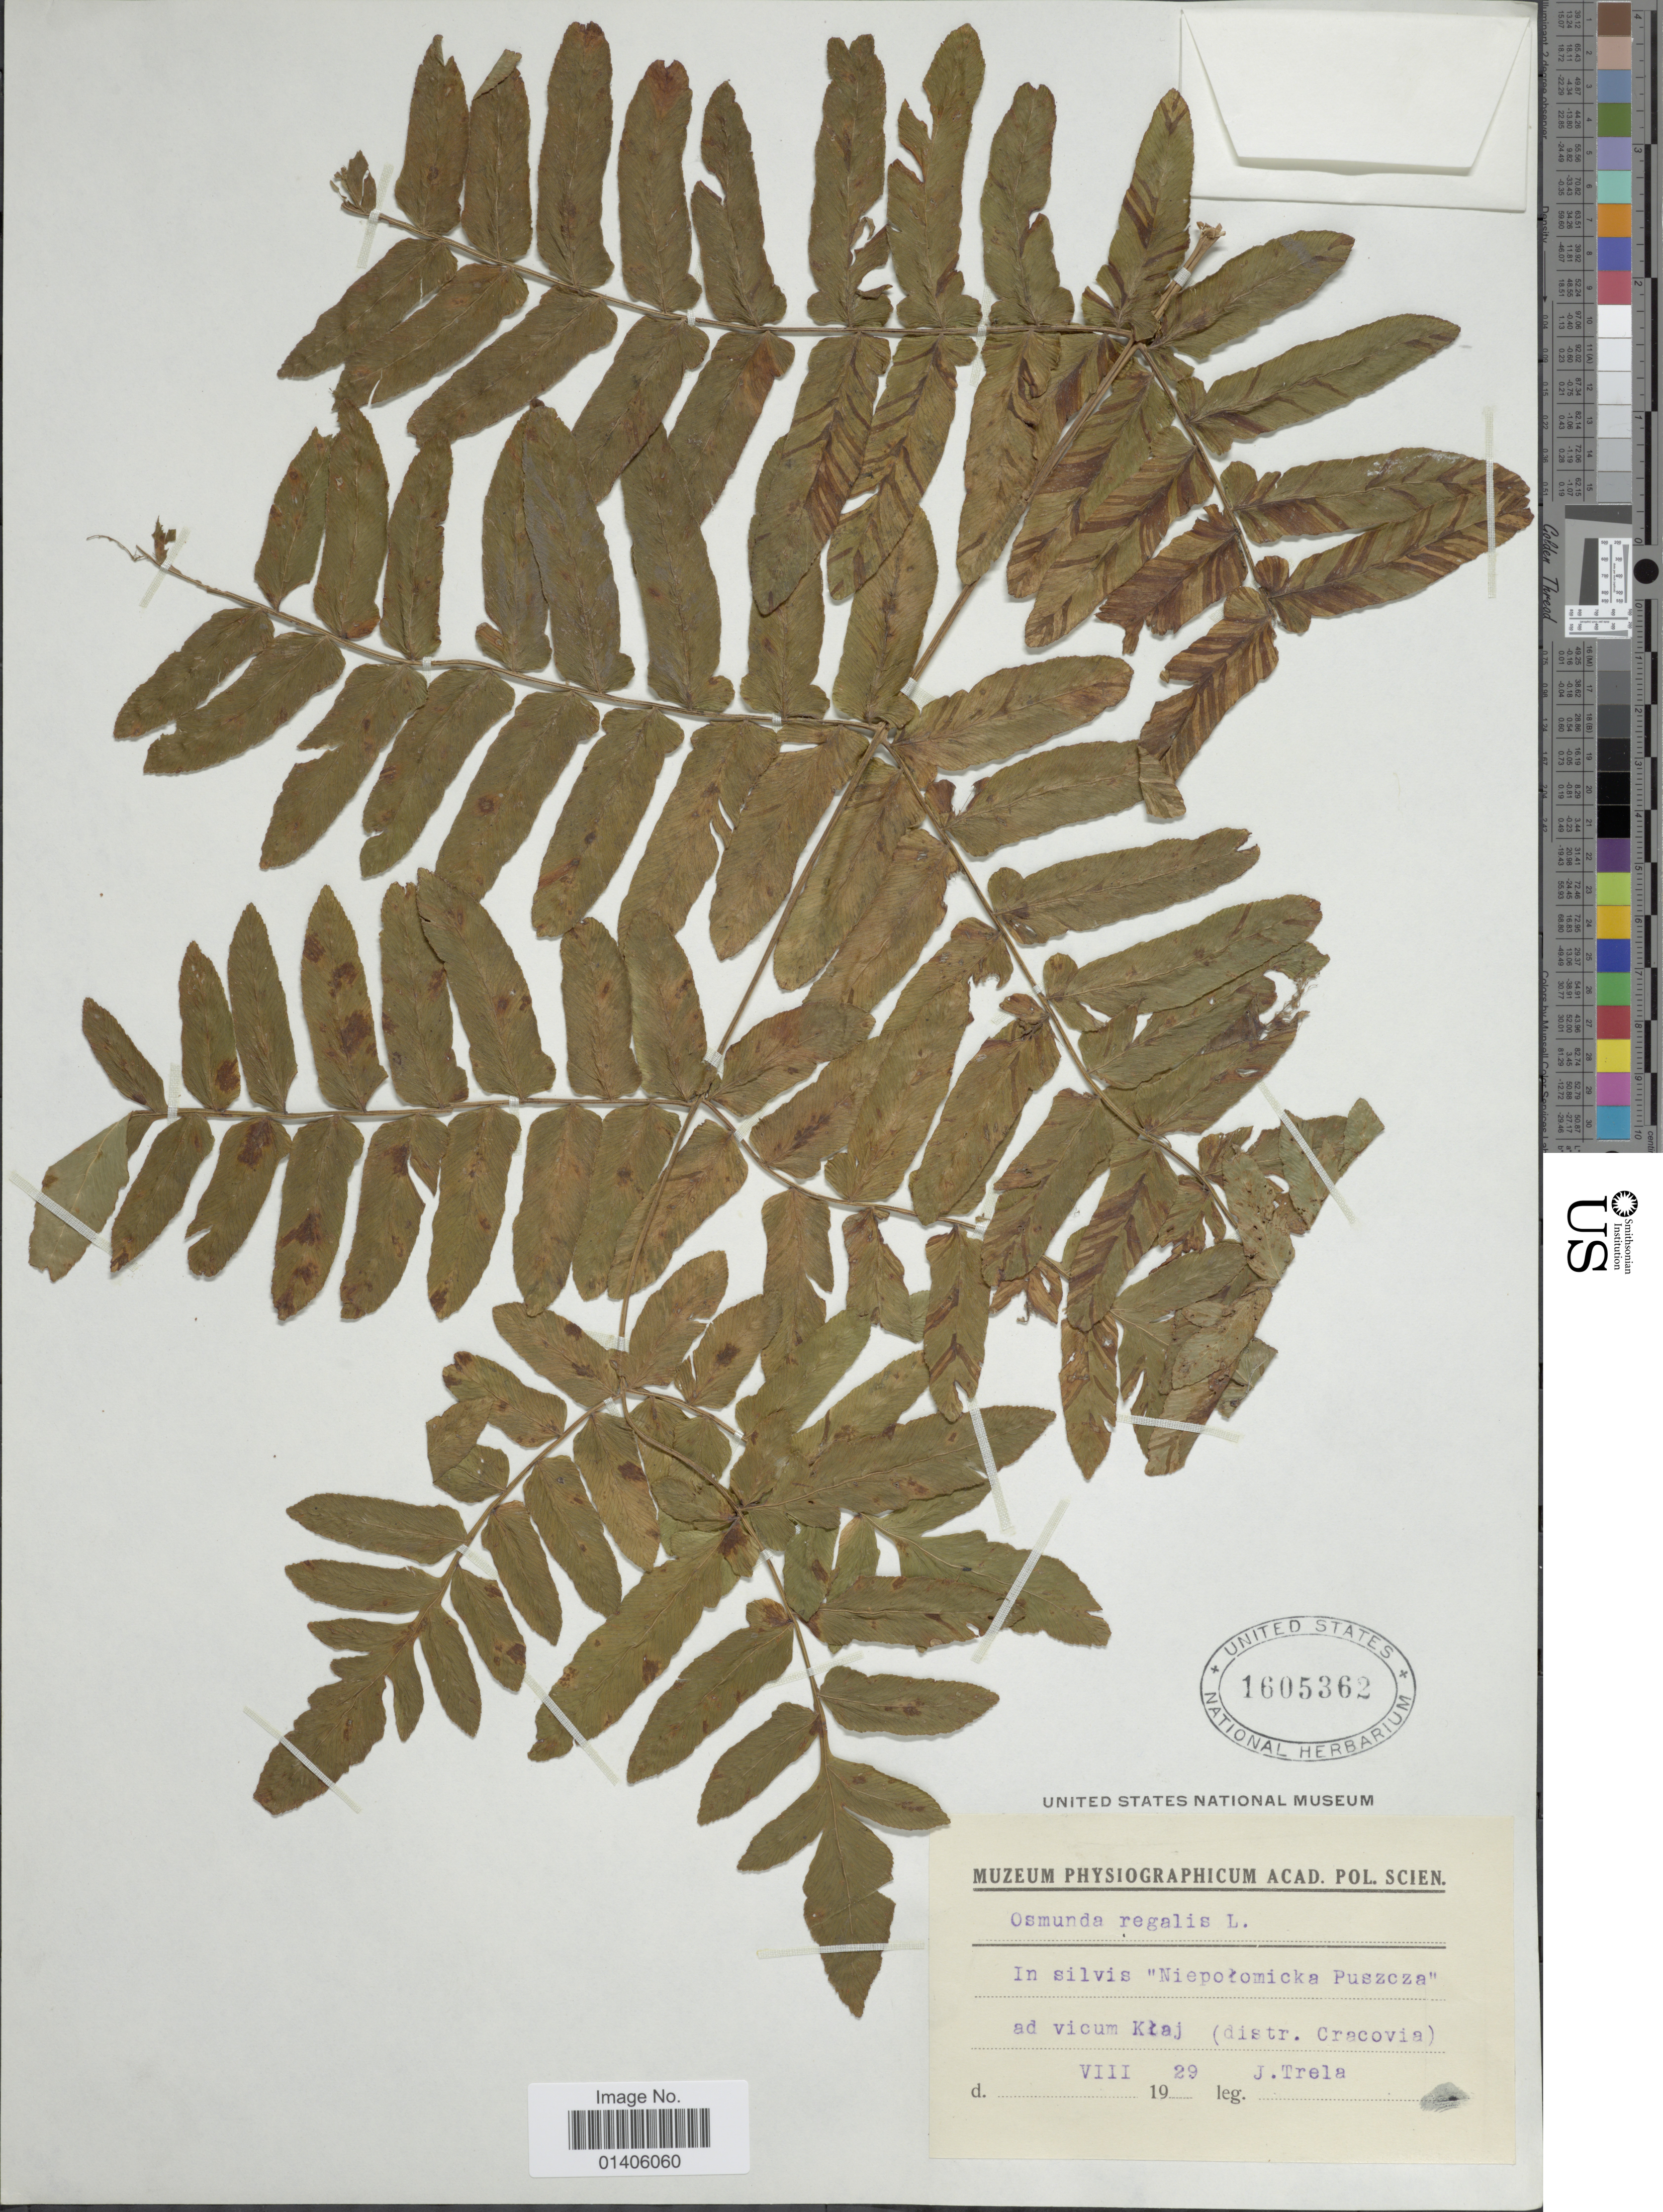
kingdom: Plantae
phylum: Tracheophyta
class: Polypodiopsida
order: Osmundales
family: Osmundaceae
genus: Osmunda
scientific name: Osmunda regalis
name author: L.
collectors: J. Trela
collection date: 1929-08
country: Poland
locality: In silvis 'Niepolomicka Puszcza' ad vicum Kbaj (distr. Cracovia)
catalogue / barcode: US 1605362